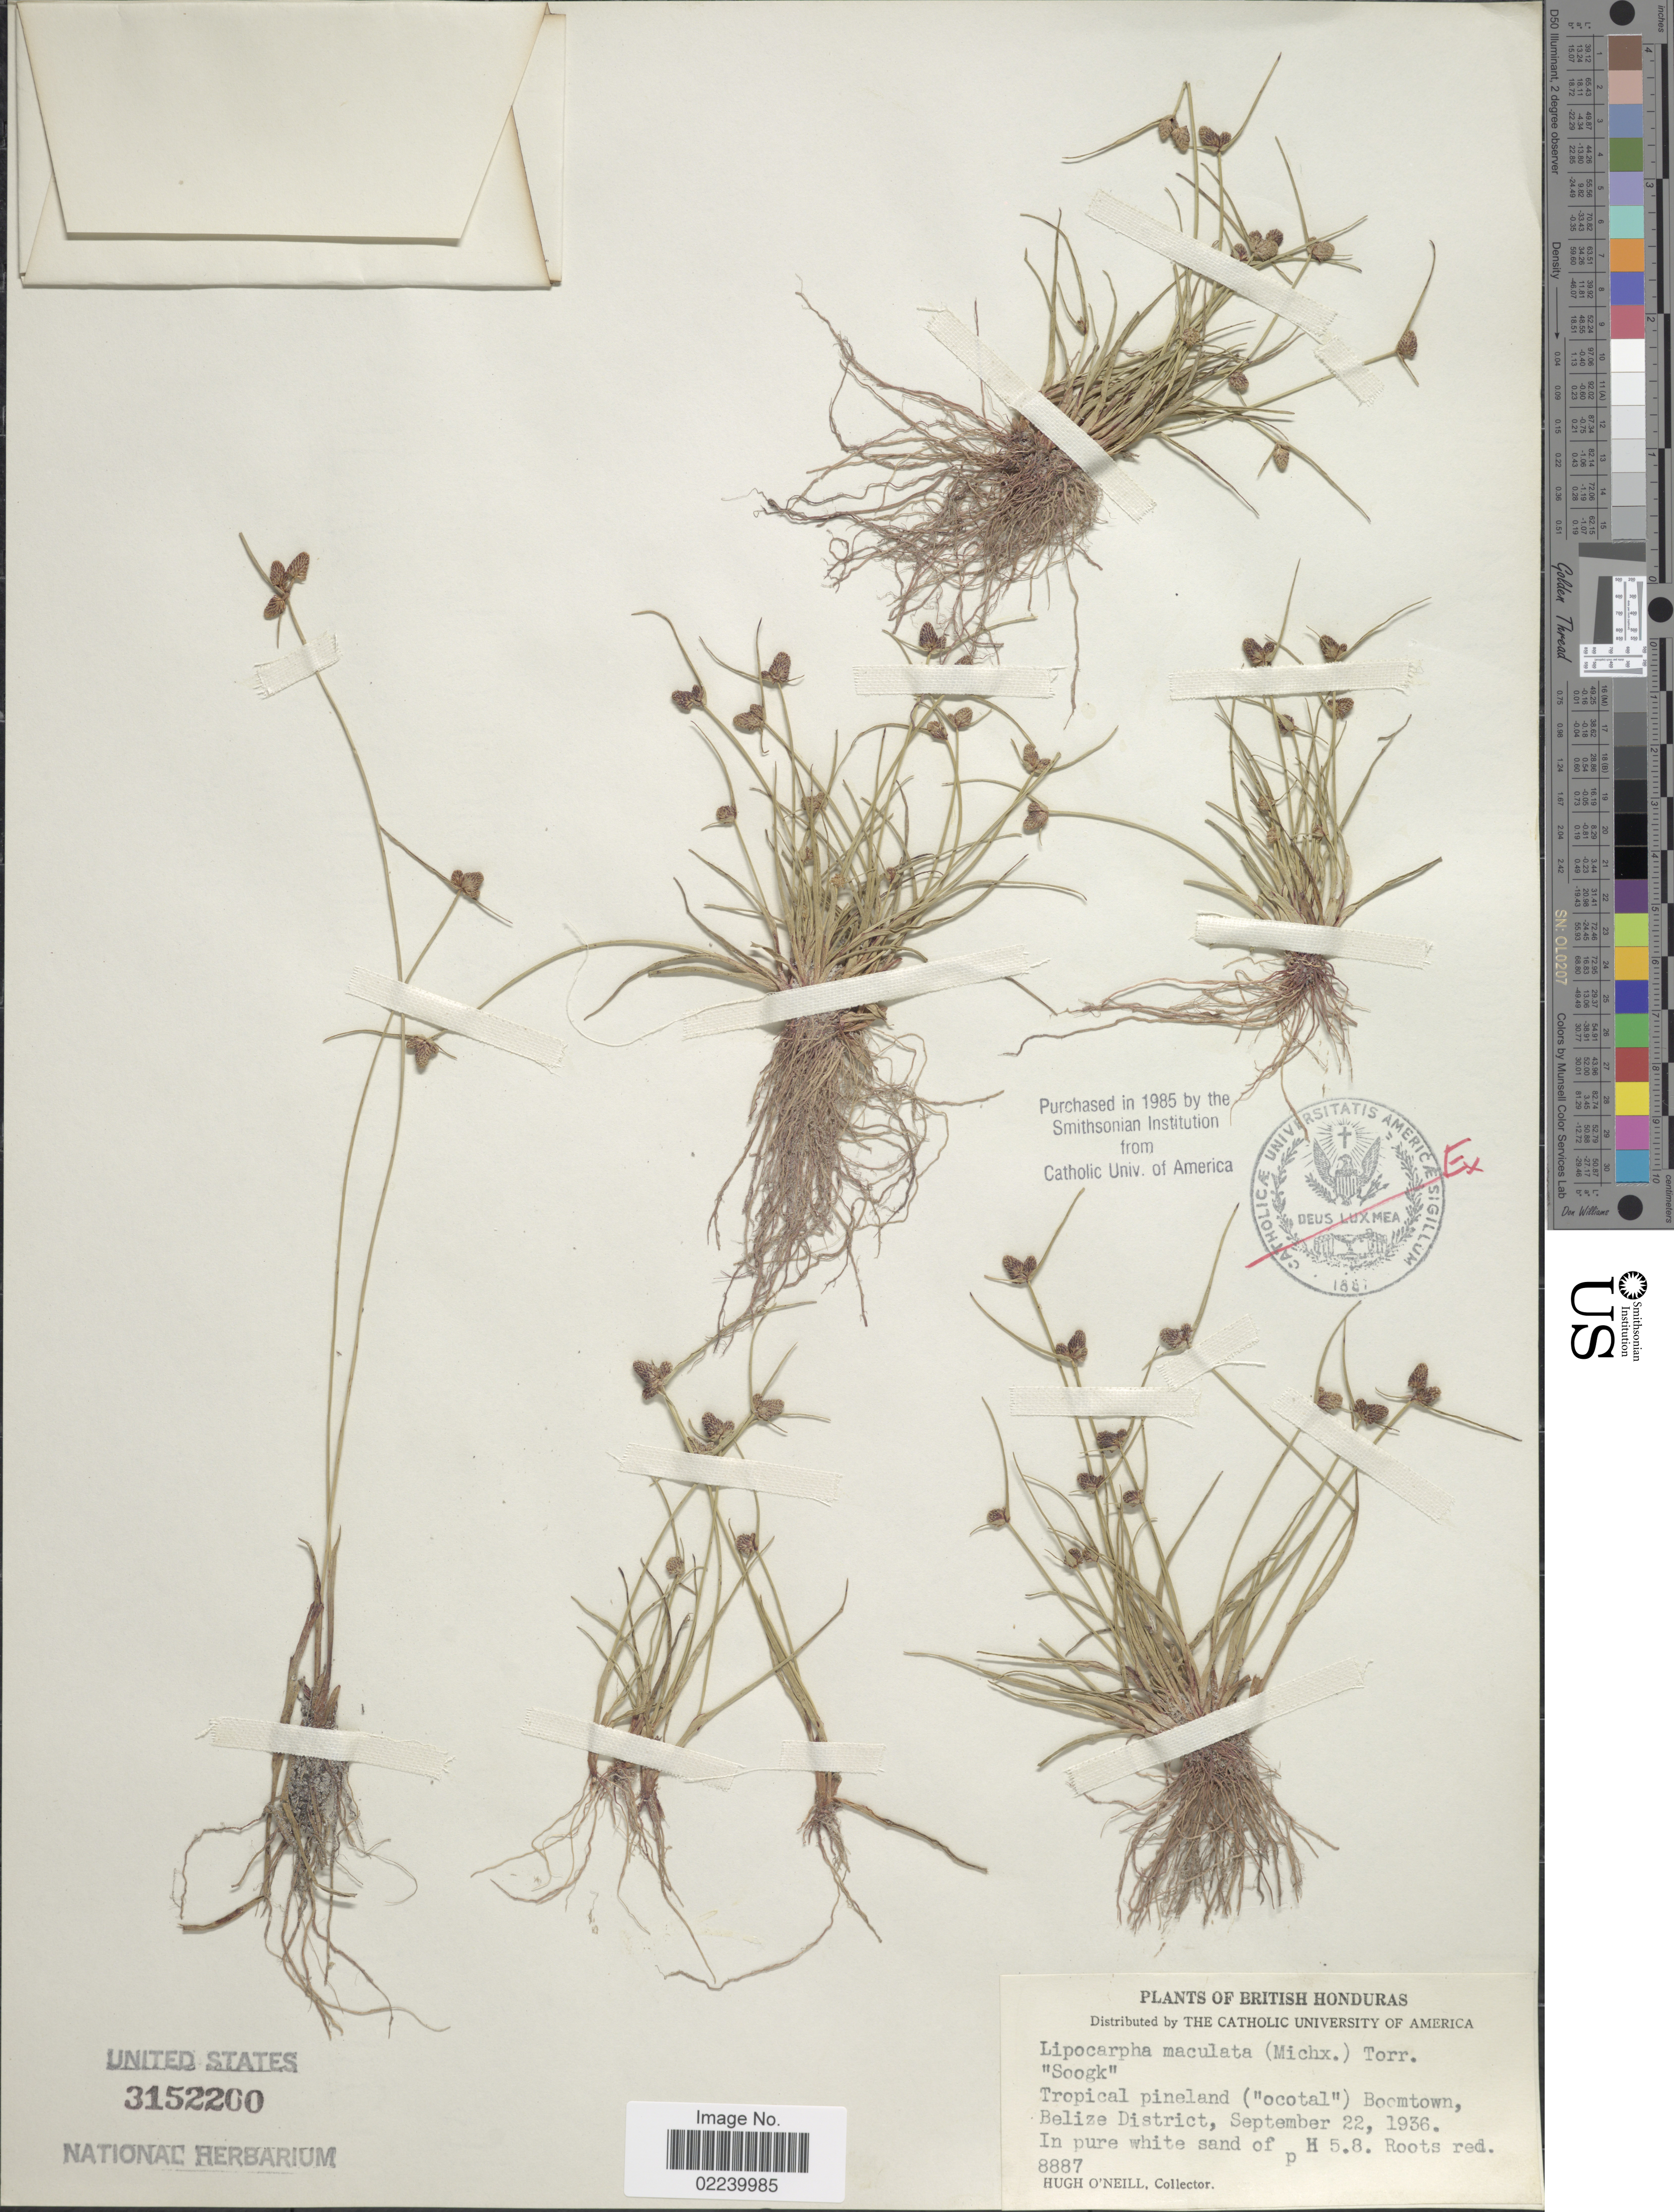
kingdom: Plantae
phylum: Tracheophyta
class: Liliopsida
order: Poales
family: Cyperaceae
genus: Cyperus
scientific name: Cyperus salzmannianus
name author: (Steud.) Bauters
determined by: Strong, M. T., (US), Smithsonian Institution - National Museum of Natural History (UNITED STATES)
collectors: H. O'Neill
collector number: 8887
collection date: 1936-09-22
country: Belize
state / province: Belize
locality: Tropical pineland ("ocotal") Boomtown, Belize District. British Honduras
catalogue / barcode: US 3152260